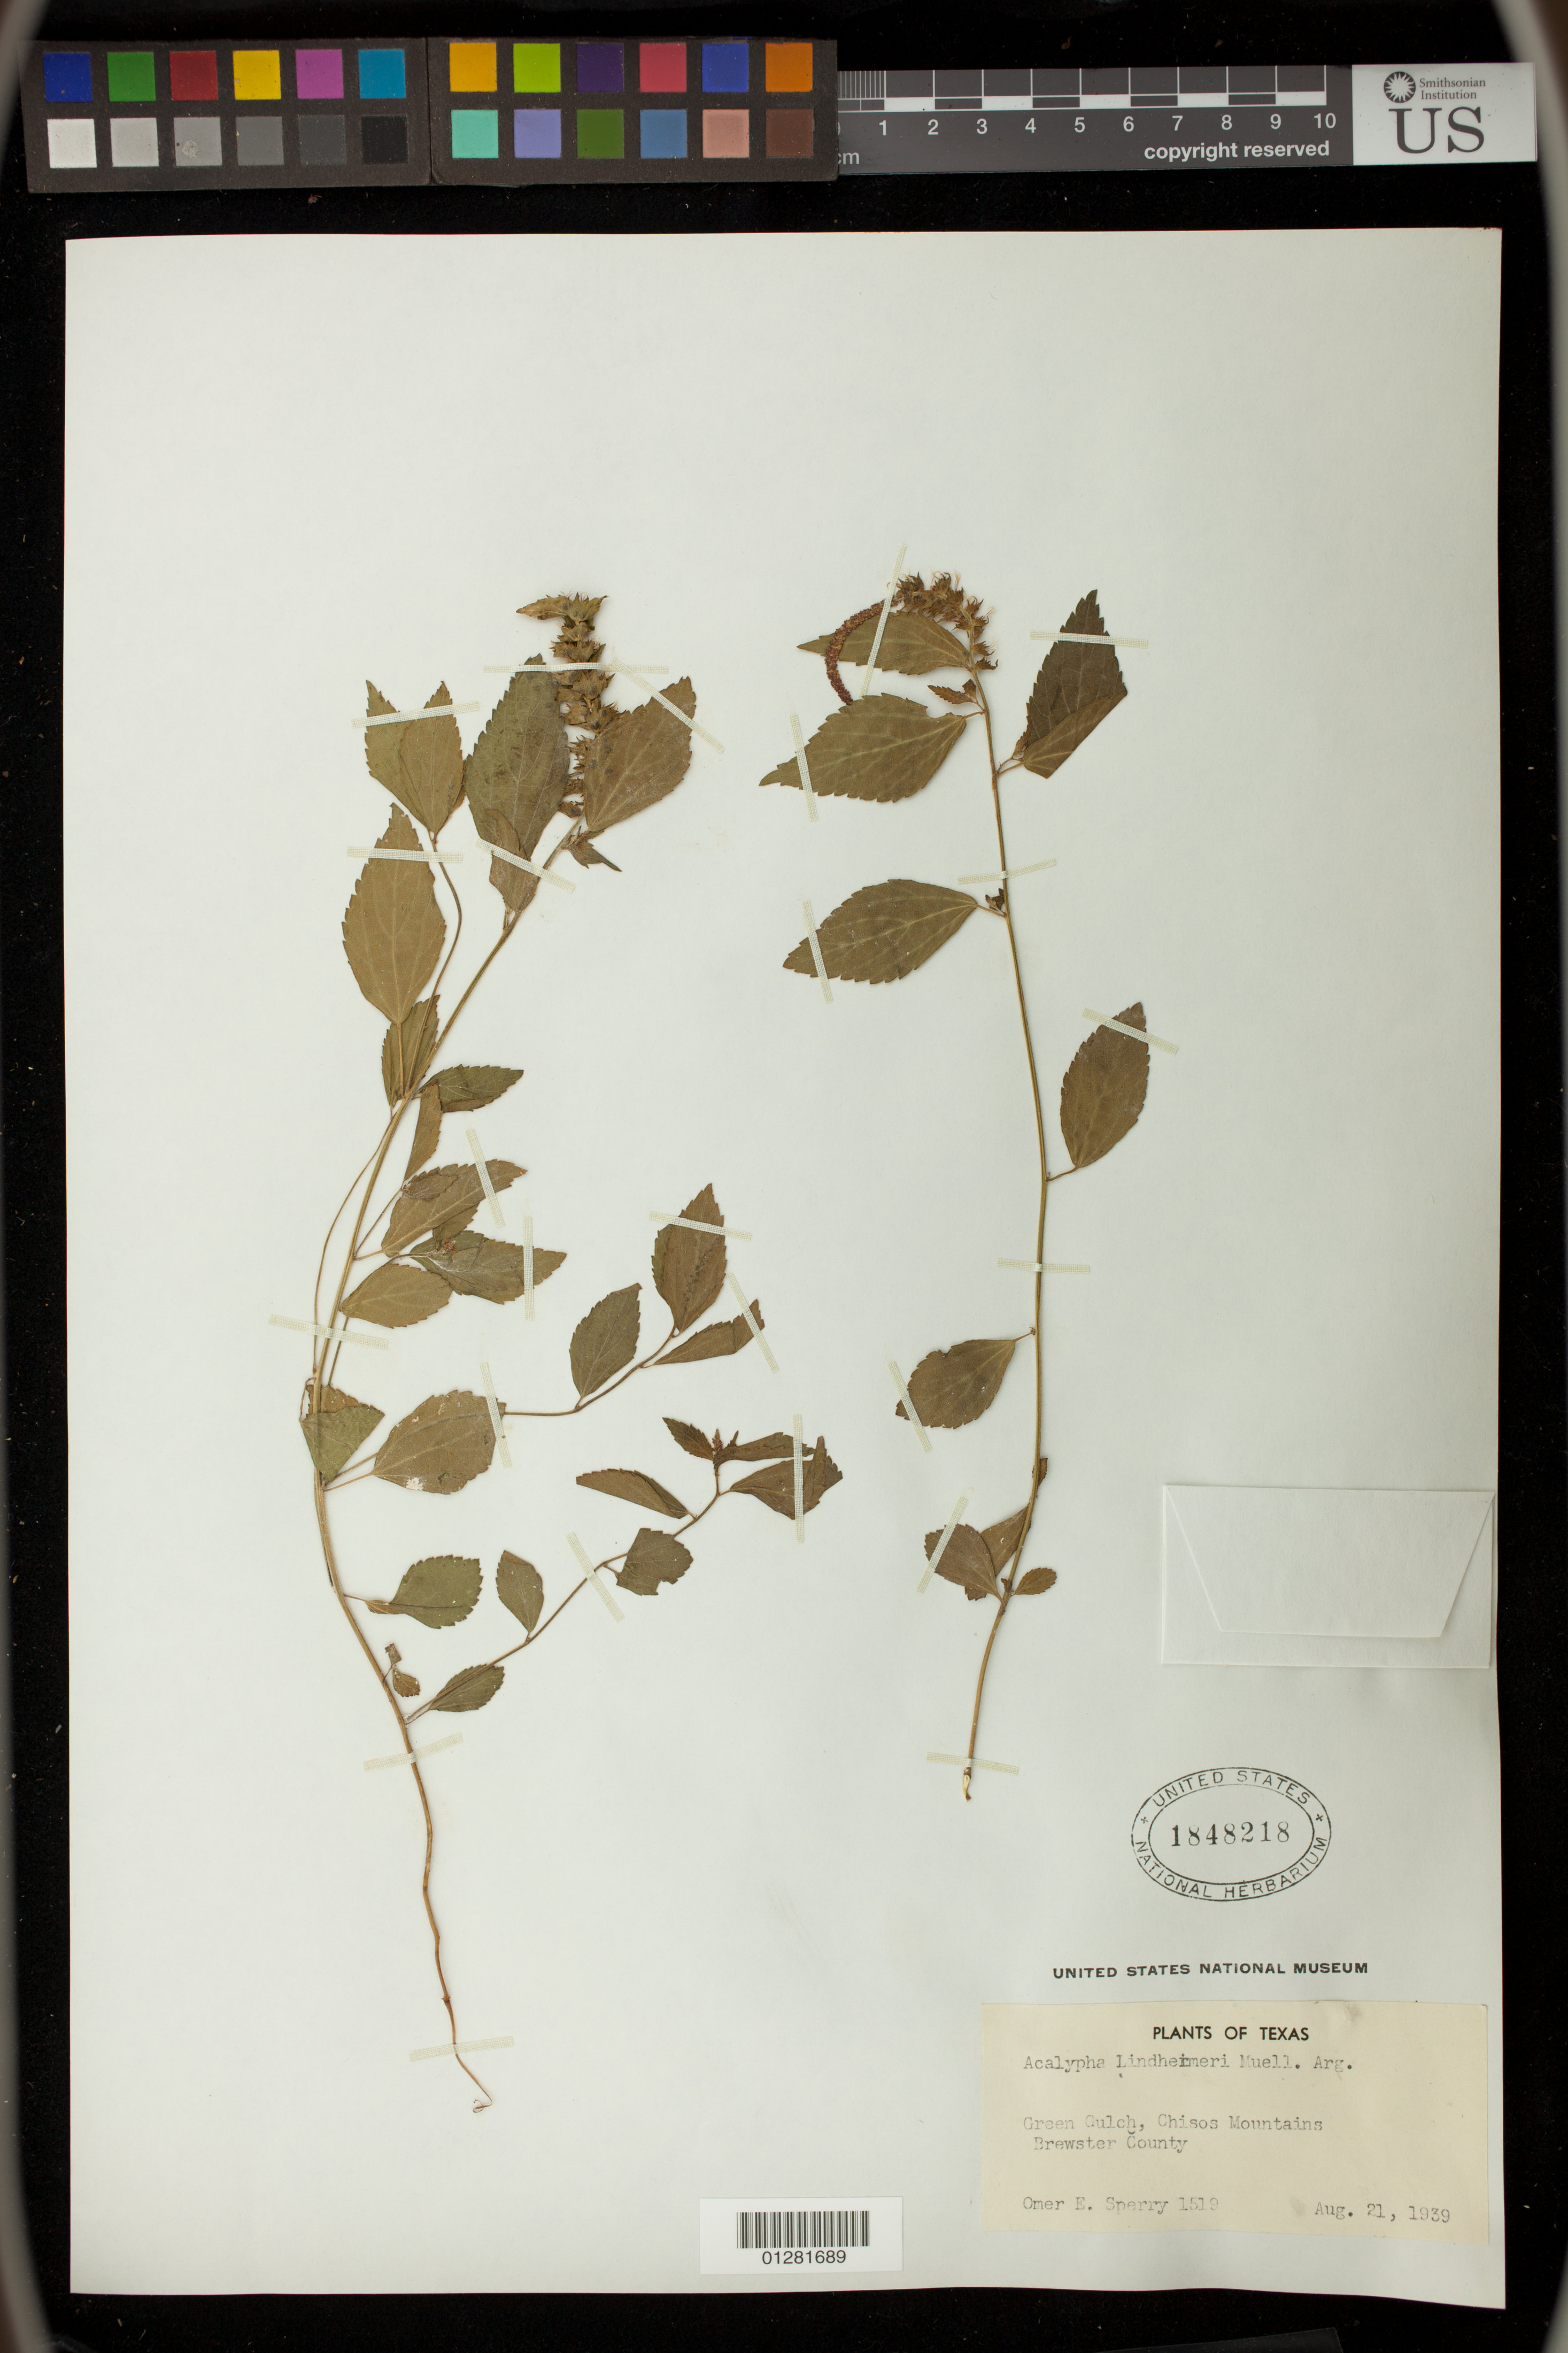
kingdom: Plantae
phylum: Tracheophyta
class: Magnoliopsida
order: Malpighiales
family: Euphorbiaceae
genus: Acalypha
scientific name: Acalypha lindheimeri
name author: Müll. Arg.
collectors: O. E. Sperry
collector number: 1519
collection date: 1939-08-21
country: United States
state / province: Texas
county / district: Brewster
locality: Green Gulch, Chisos Mountains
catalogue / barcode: US 1848218